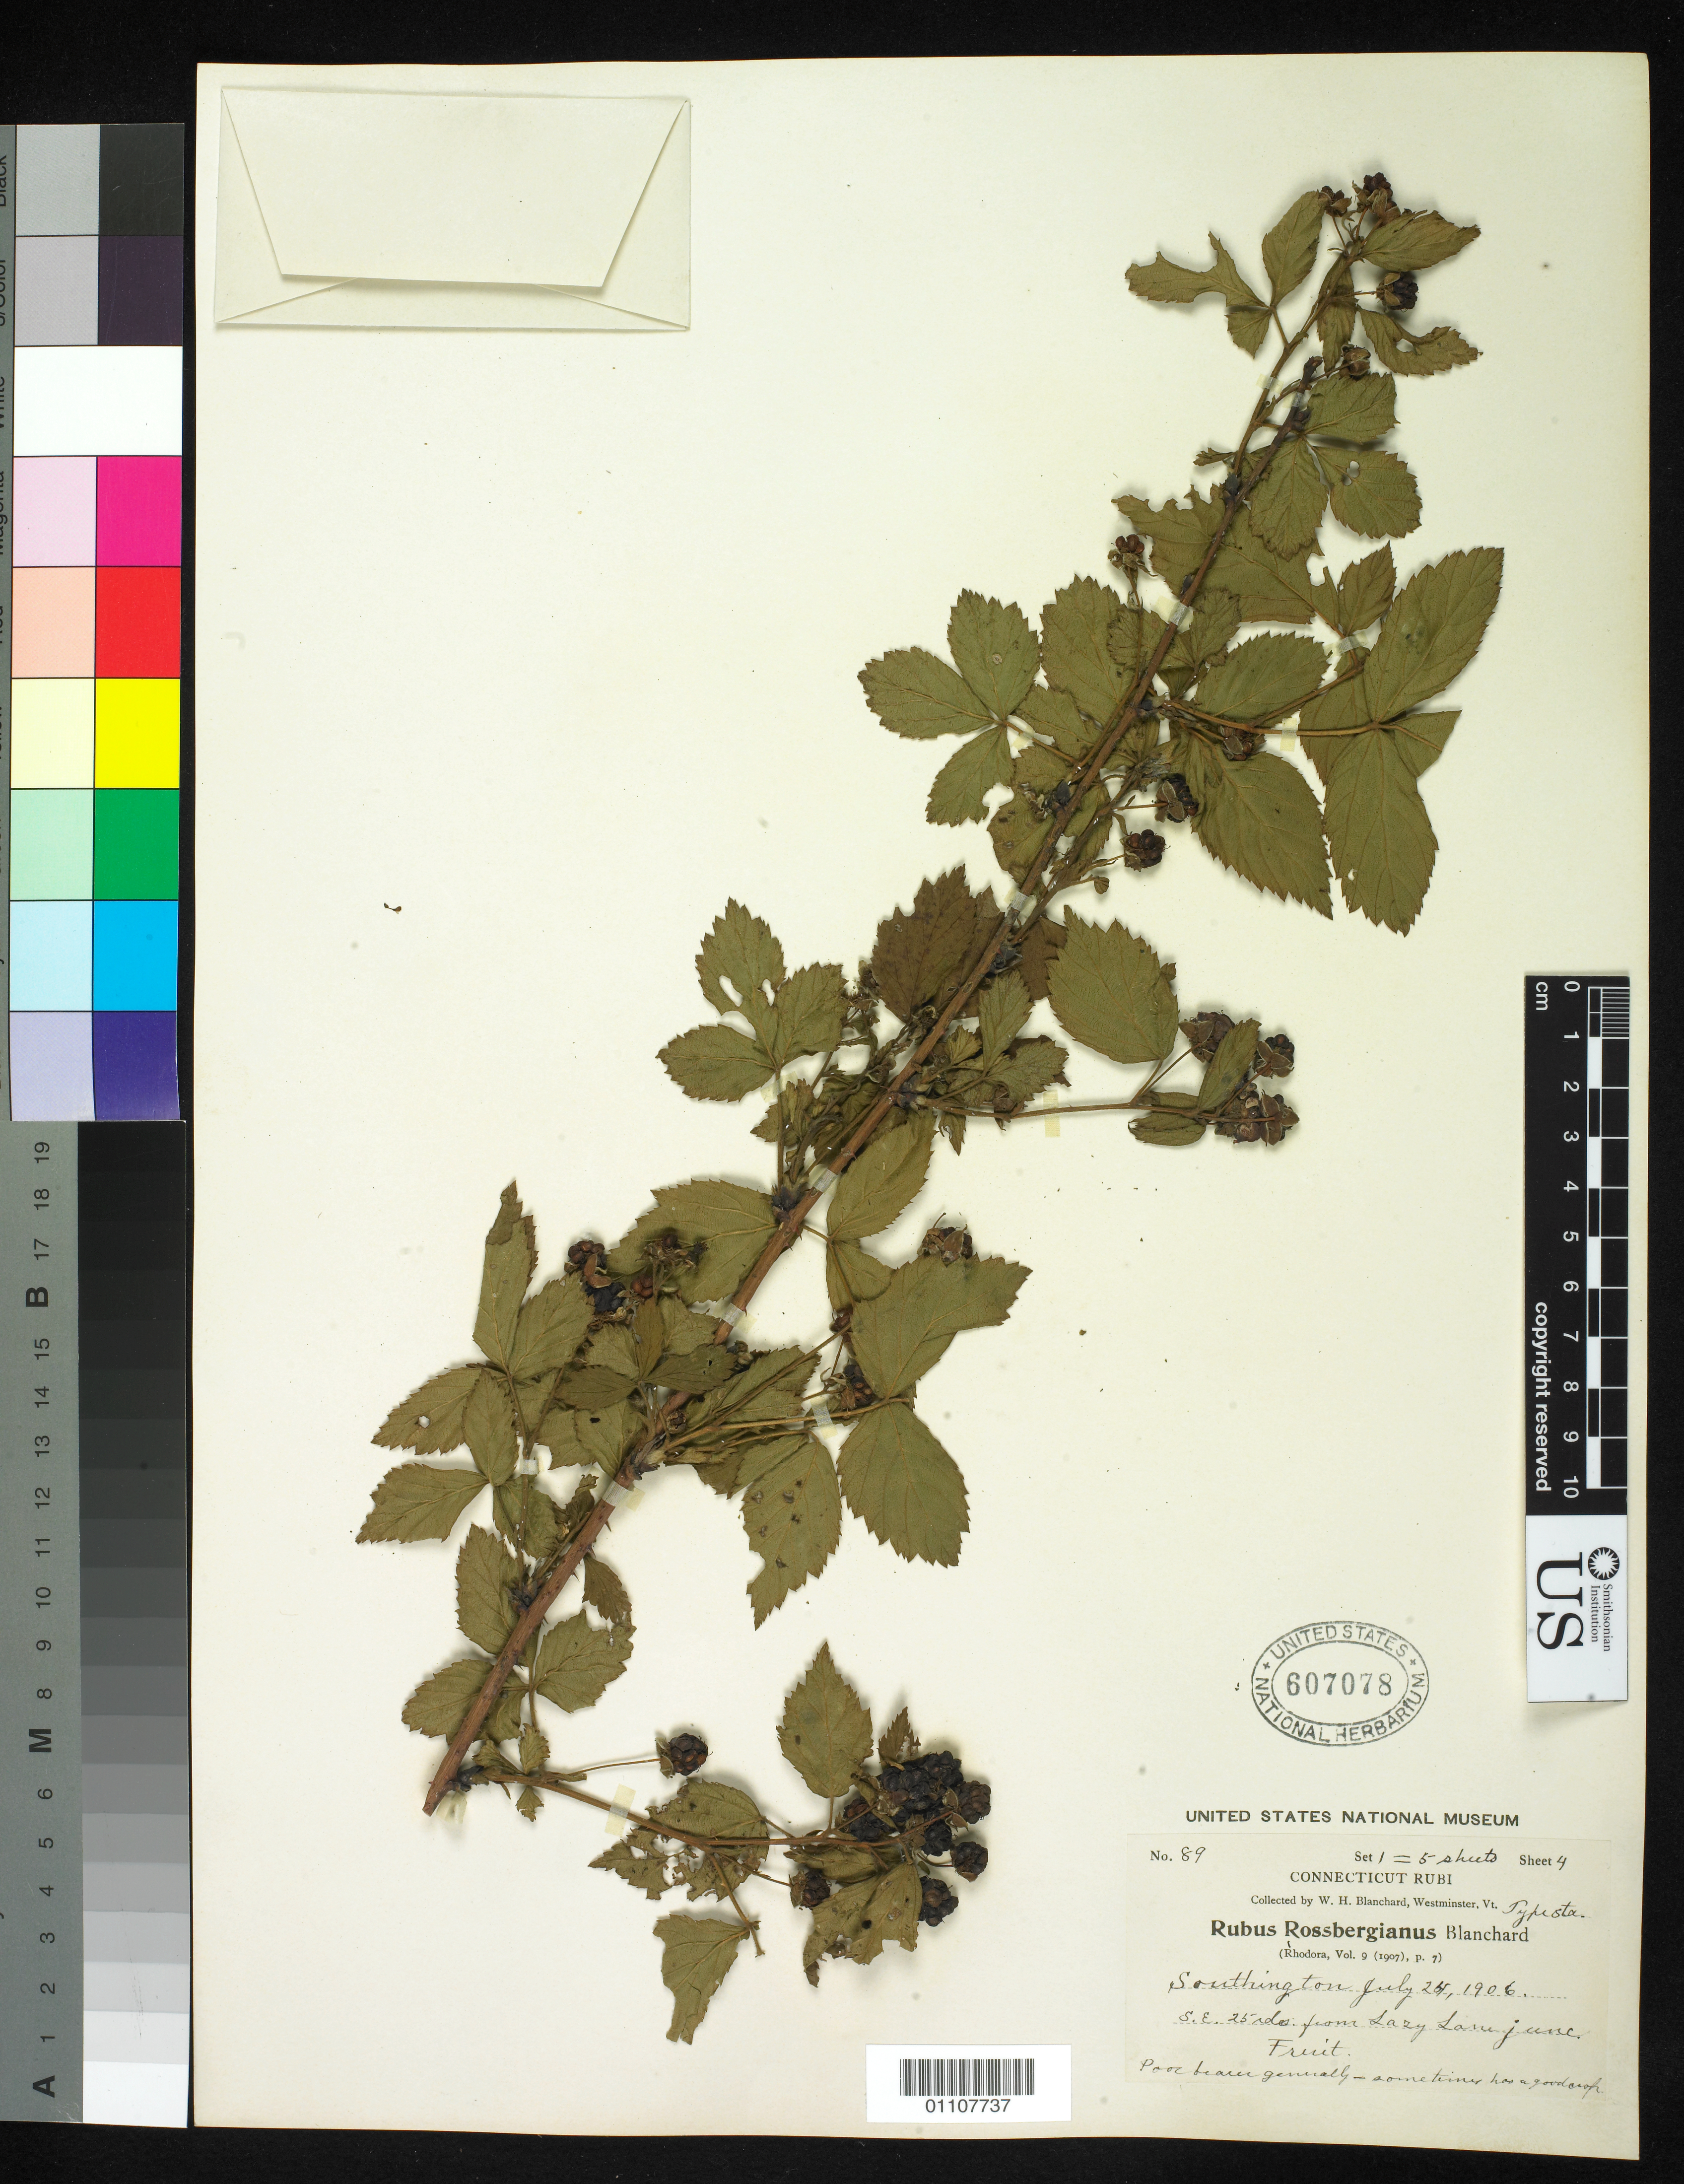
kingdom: Plantae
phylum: Tracheophyta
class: Magnoliopsida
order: Rosales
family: Rosaceae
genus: Rubus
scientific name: Rubus rossbergianus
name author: Blanch.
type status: Syntype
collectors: W. H. Blanchard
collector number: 89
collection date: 1906-07-24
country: United States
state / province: Connecticut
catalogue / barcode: US 607078